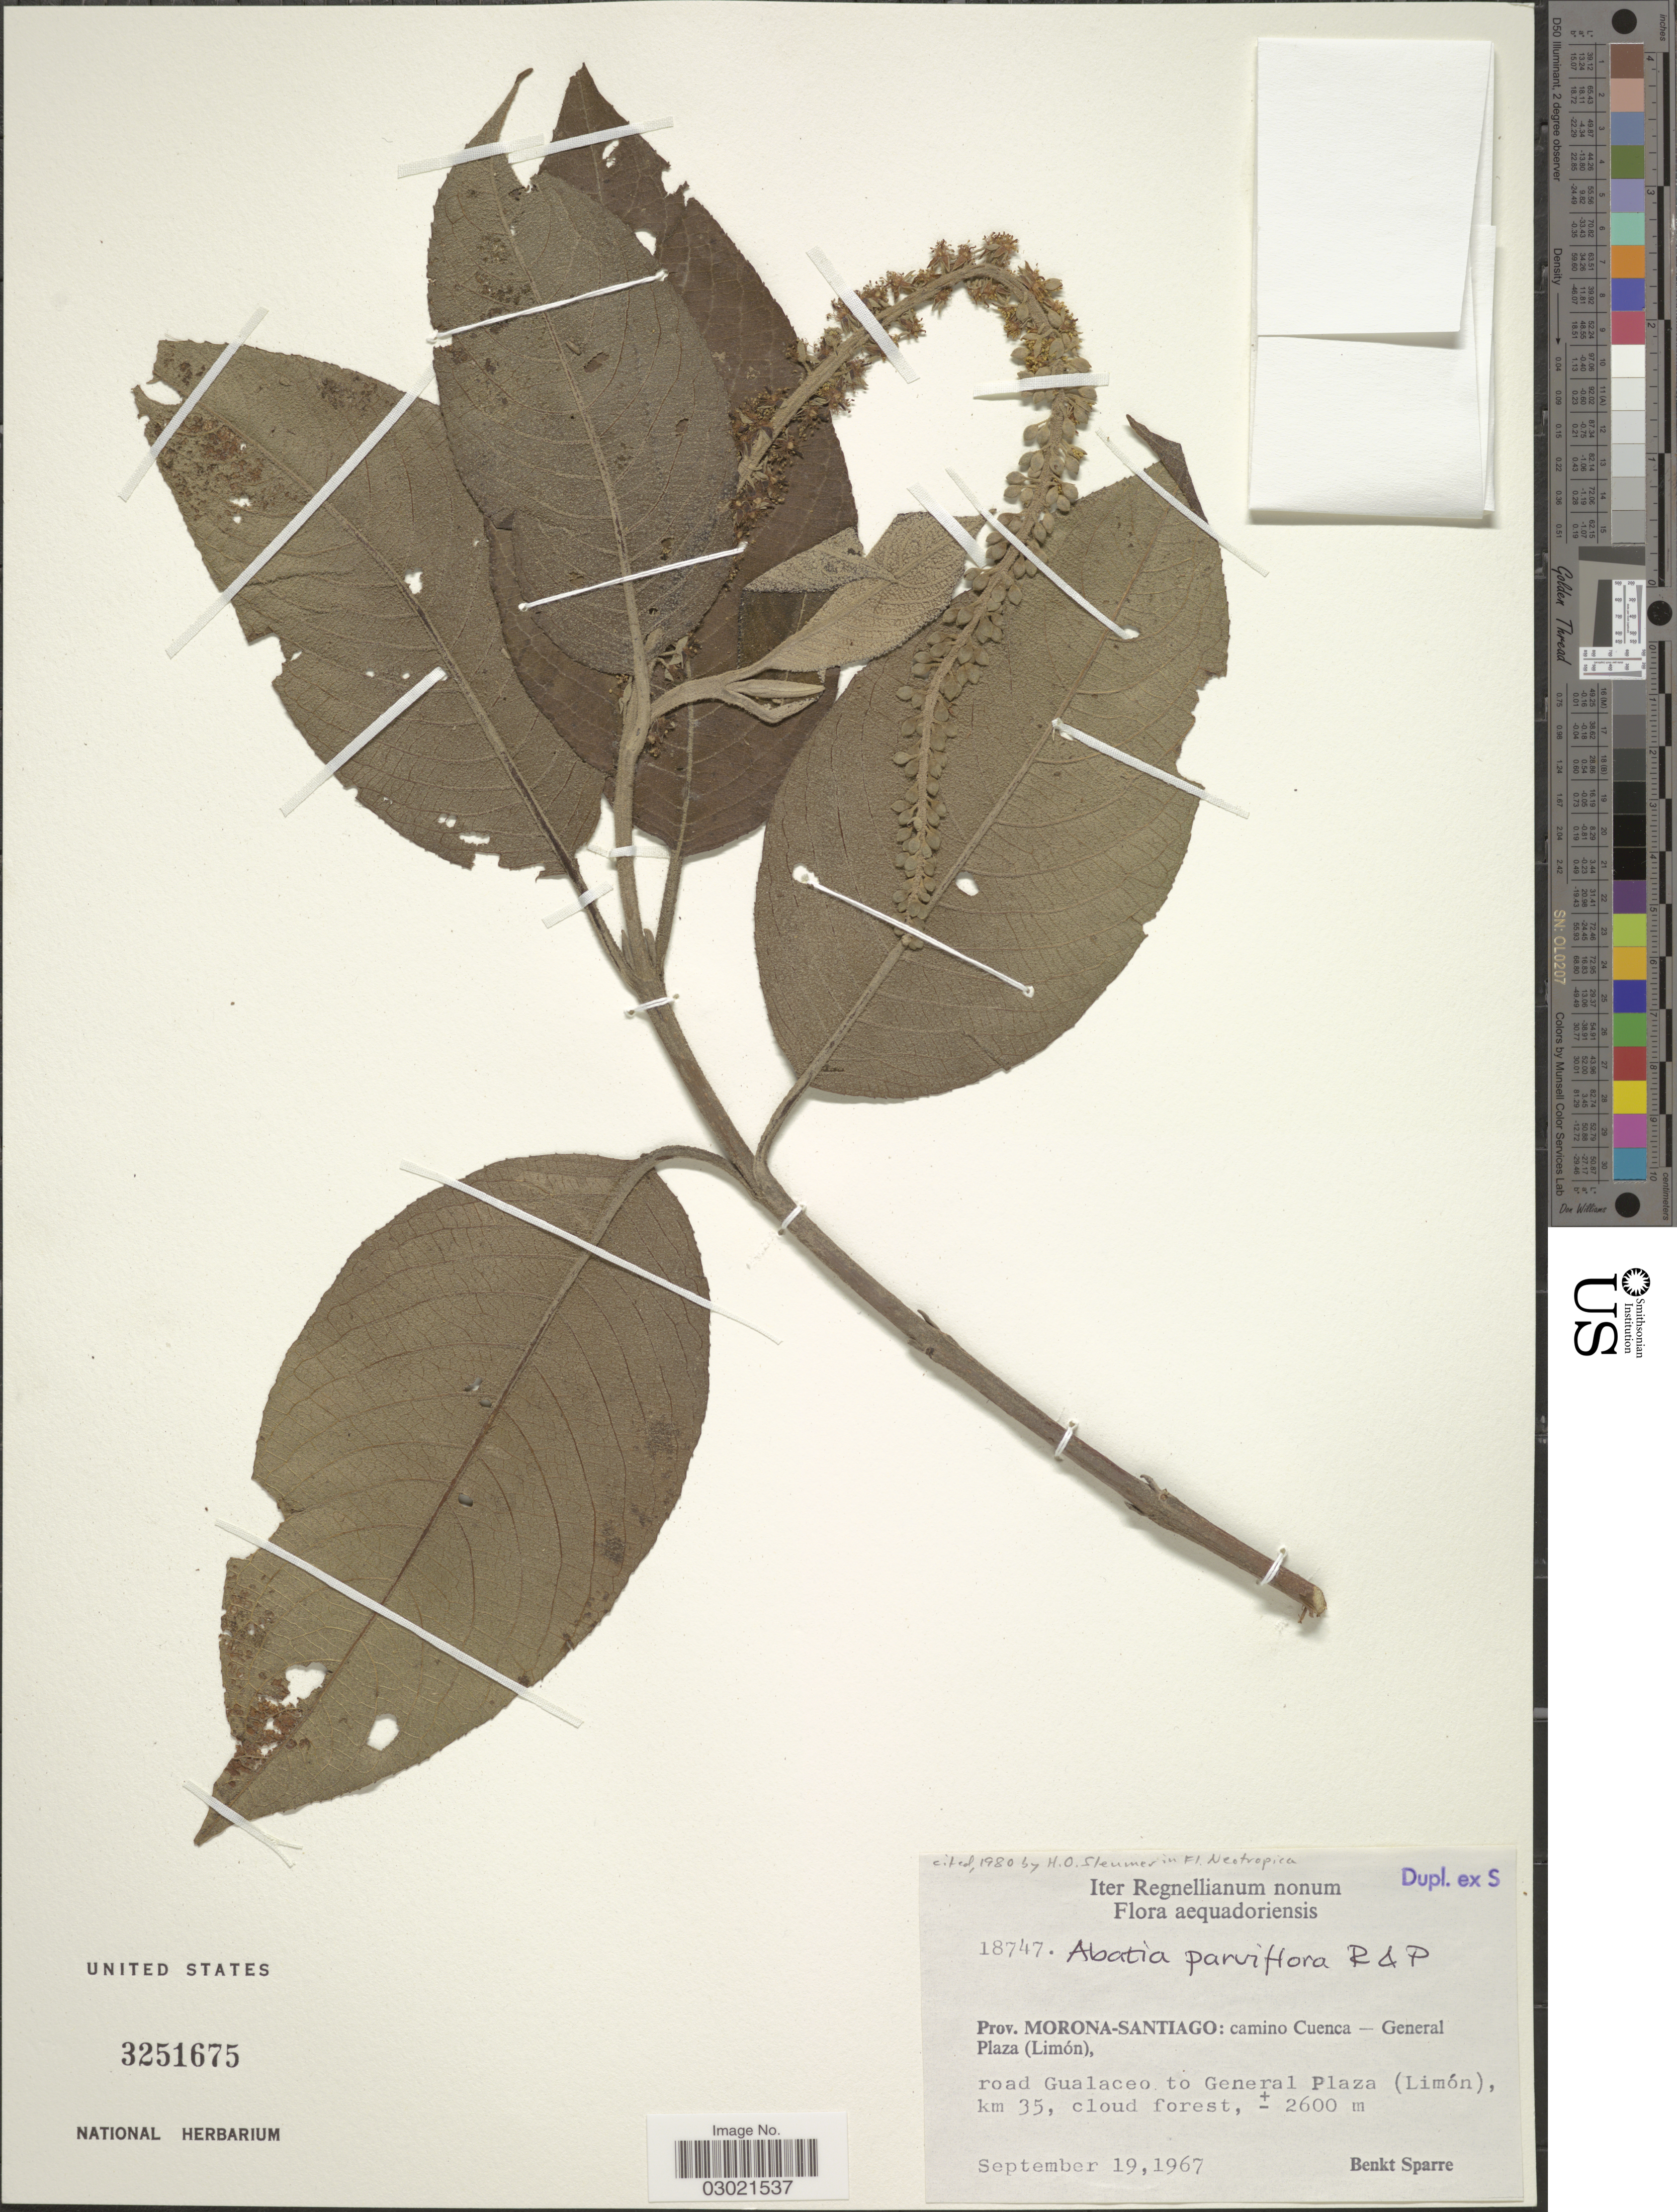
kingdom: Plantae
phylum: Tracheophyta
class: Magnoliopsida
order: Malpighiales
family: Salicaceae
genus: Abatia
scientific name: Abatia parviflora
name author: Ruiz & Pav.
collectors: B. Sparre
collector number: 18747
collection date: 1967-09-19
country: Ecuador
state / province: Morona-Santiago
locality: Prov. Morona-Santiago: camino Cuenca - General Plaza (Limón), road Gualaceo to General Plaza (Limón), km 35.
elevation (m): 2600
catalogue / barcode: US 3251675